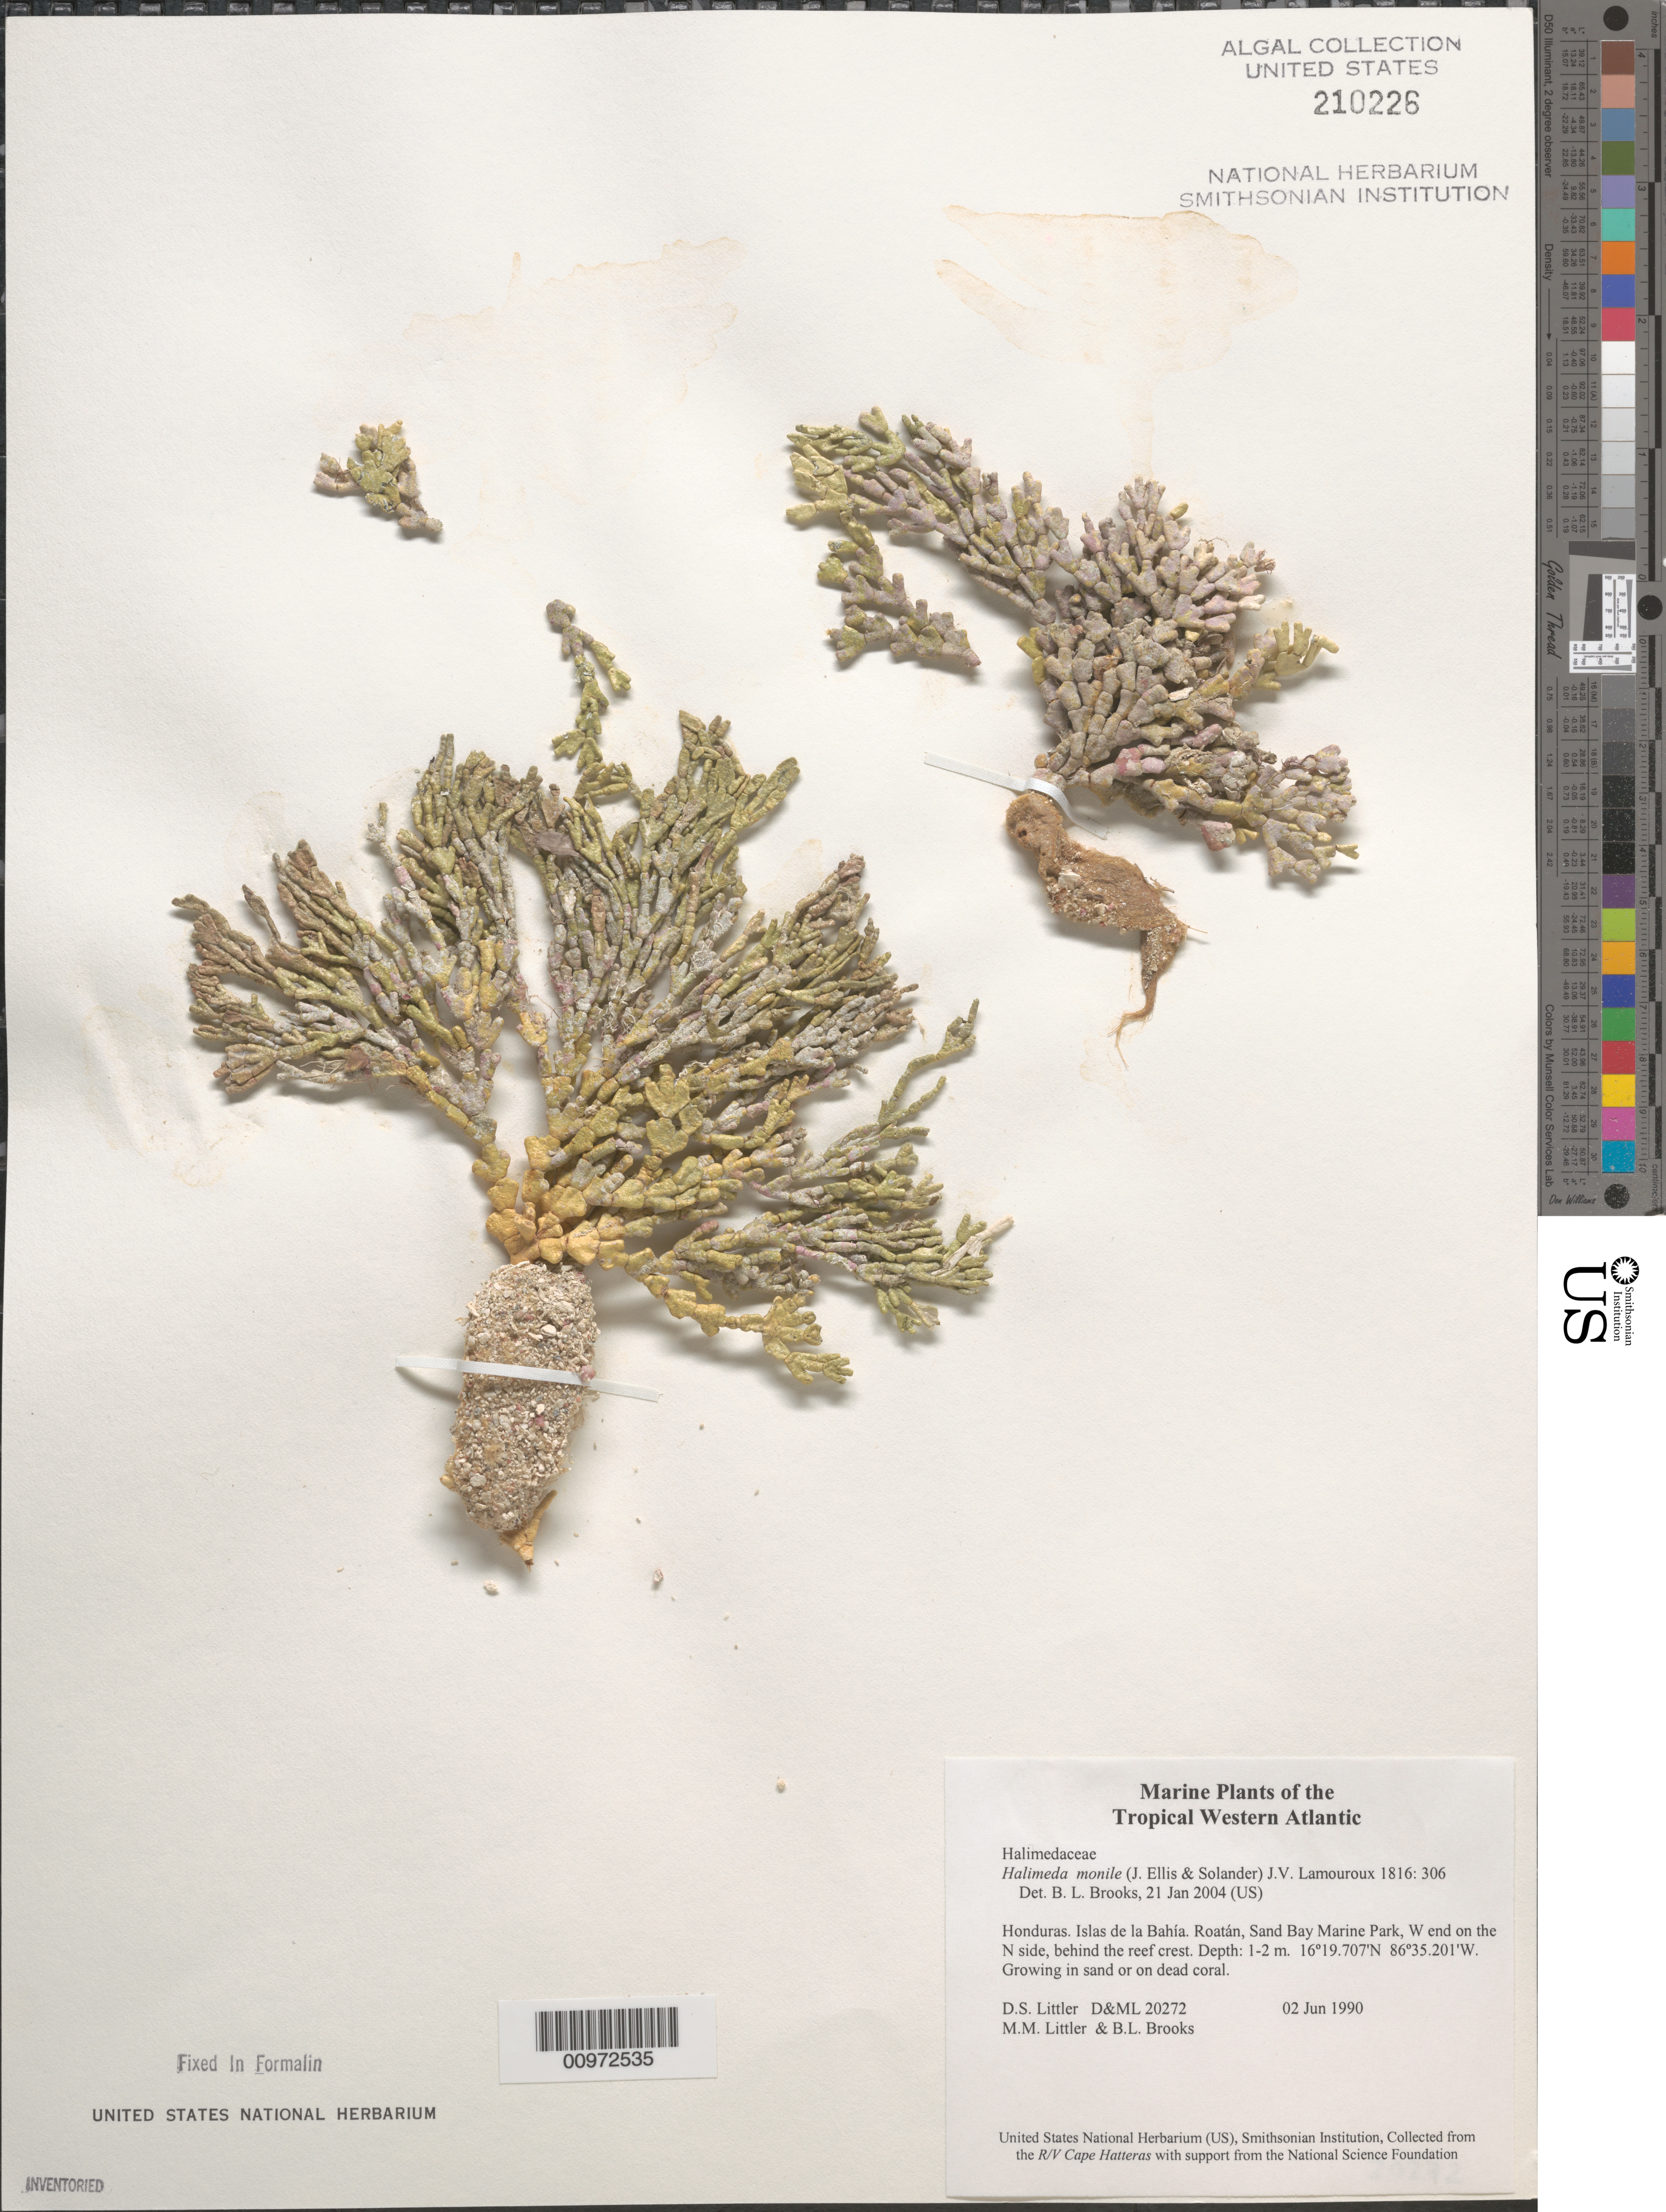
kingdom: Plantae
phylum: Chlorophyta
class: Ulvophyceae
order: Bryopsidales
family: Halimedaceae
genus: Halimeda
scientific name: Halimeda monile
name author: (J. Ellis & Sol.) J.V.Lamouroux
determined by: Brooks, B. L., (BOT), Smithsonian Institution - National Museum of Natural History (UNITED STATES)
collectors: D. S. Littler, M. M. Littler & B. Brooks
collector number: D&ML 20272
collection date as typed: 02 Jun 1990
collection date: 1990-06-02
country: Honduras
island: Roatan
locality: Sand Bay Marine Park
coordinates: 16 19.707'N, 86 35.201'W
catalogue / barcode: US 210226